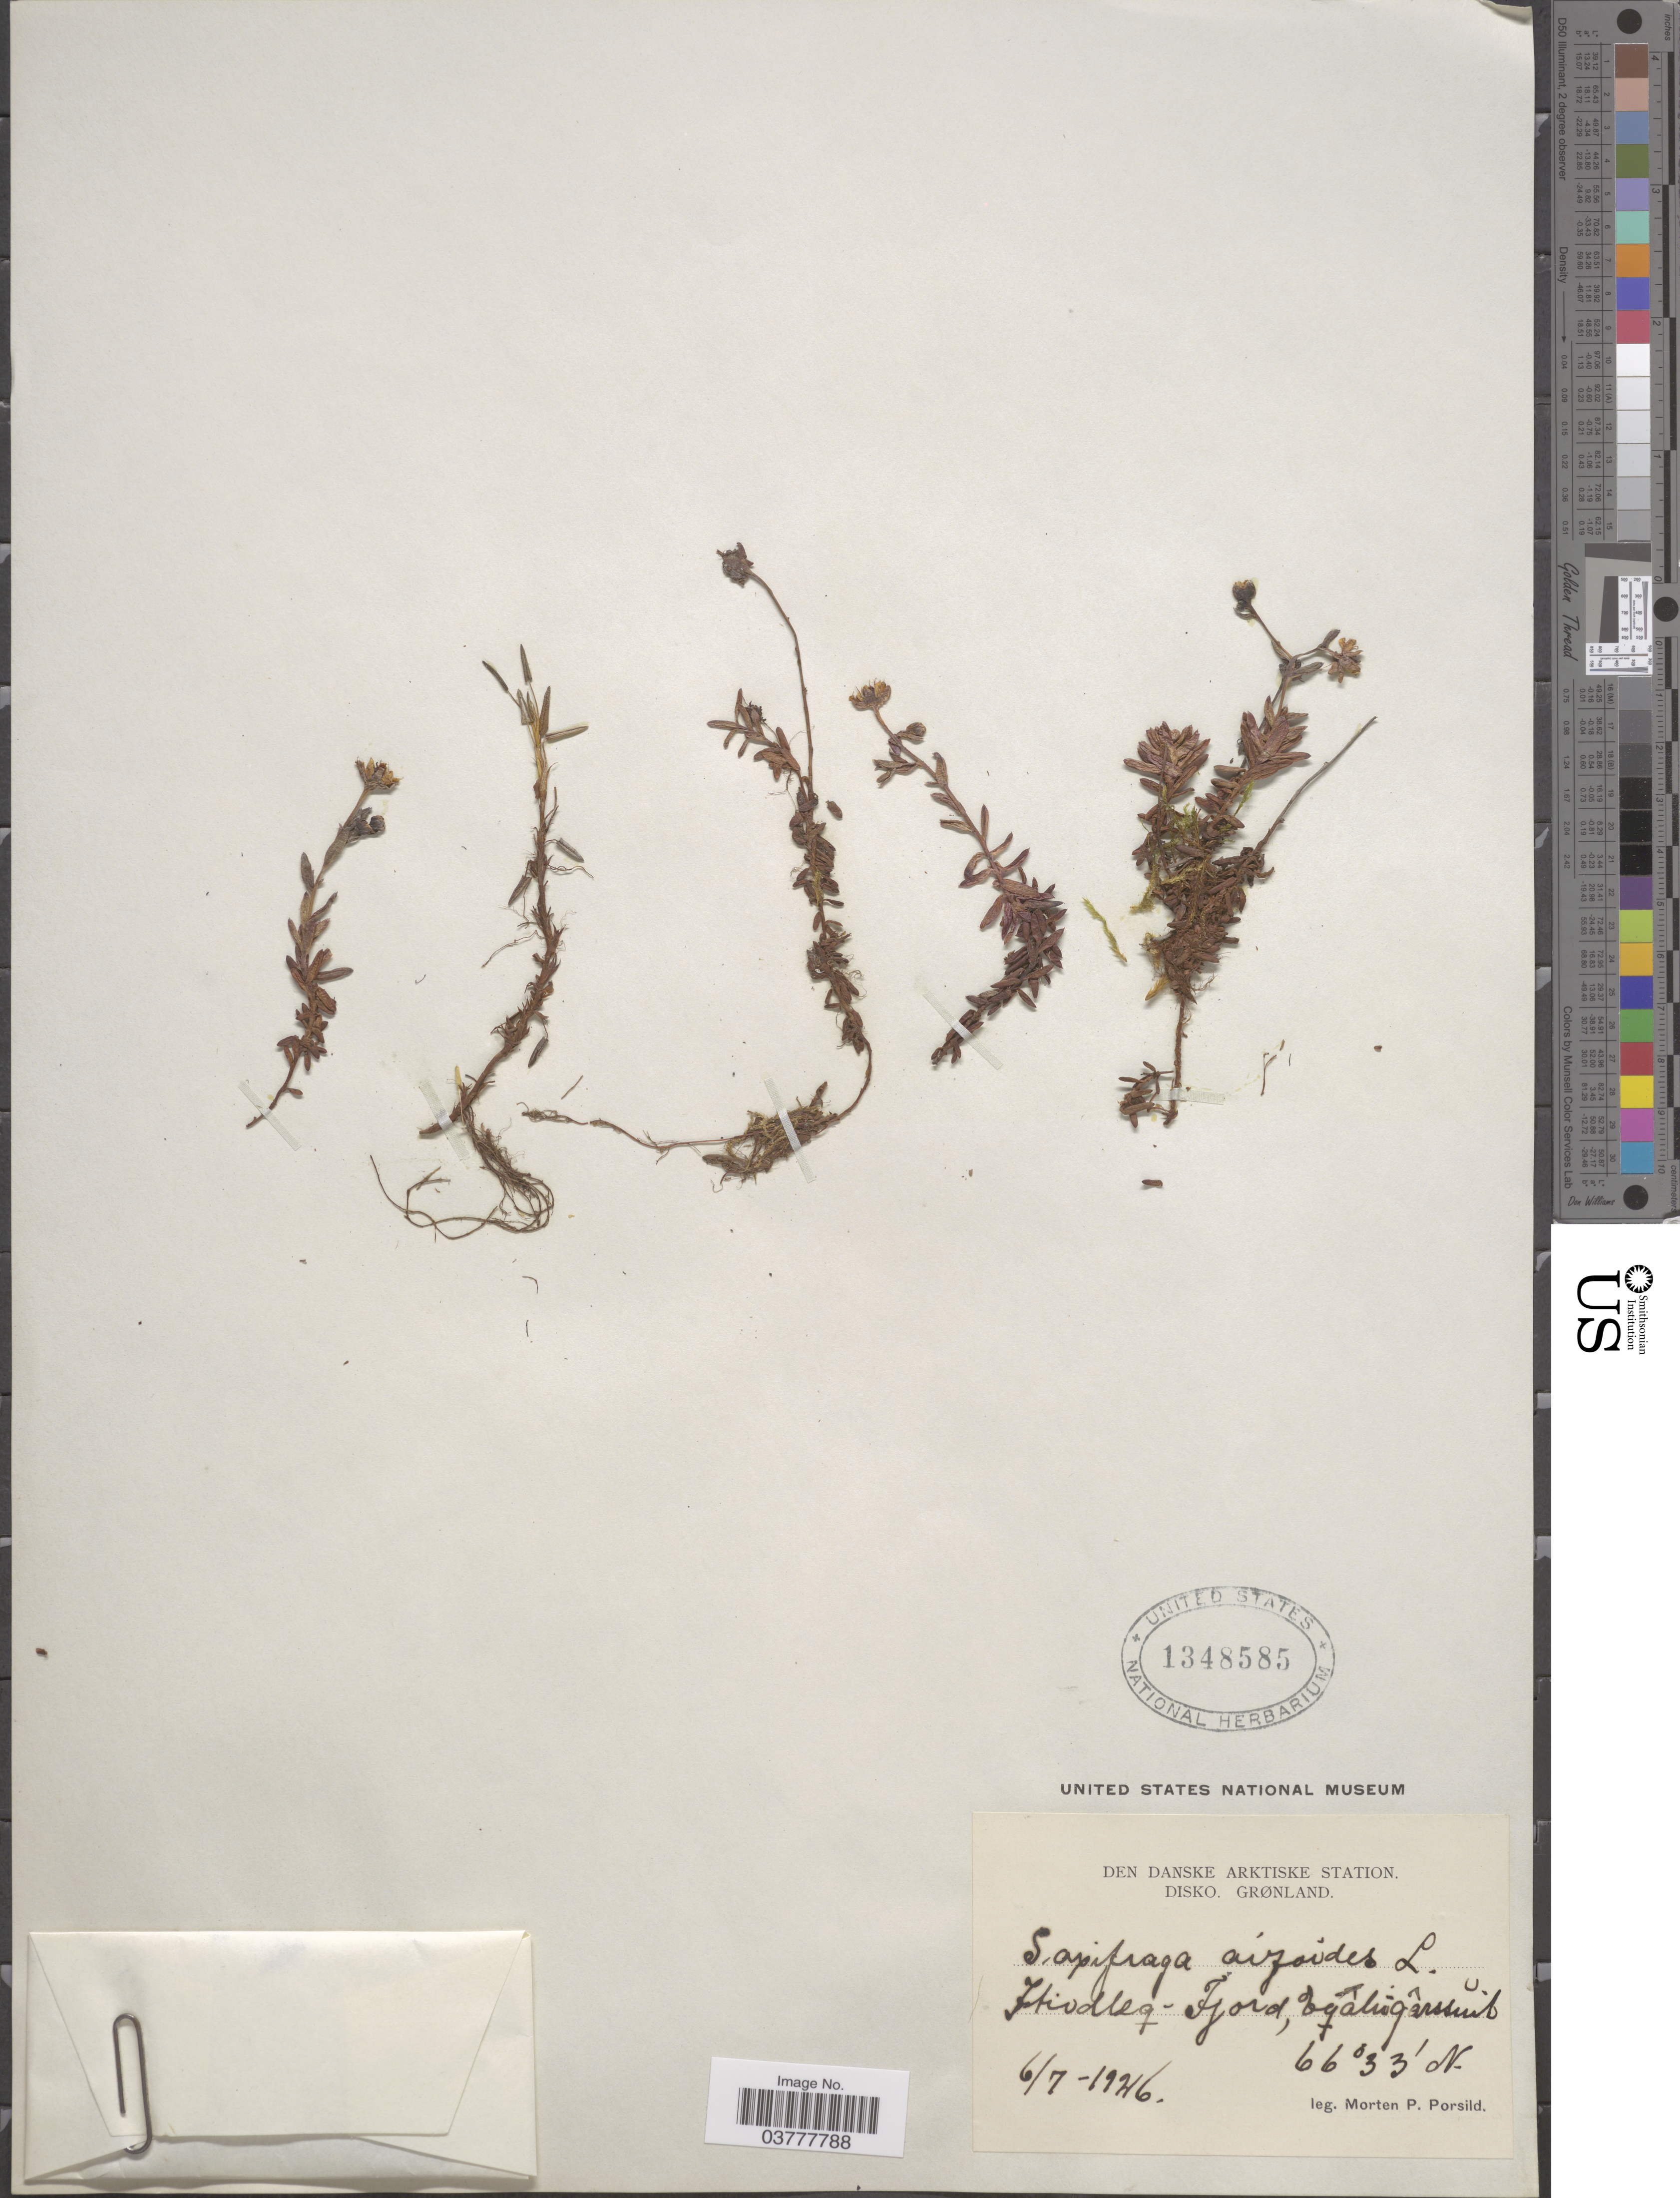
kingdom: Plantae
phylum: Tracheophyta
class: Magnoliopsida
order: Saxifragales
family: Saxifragaceae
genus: Saxifraga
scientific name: Saxifraga aizoides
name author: L.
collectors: M. P. Porsild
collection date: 1946-07-06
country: Greenland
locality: Den Danske Arktiske Station. Disko. Grønland. Itivdleq-Fjord, Egalingssuik*.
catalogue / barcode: US 1348585